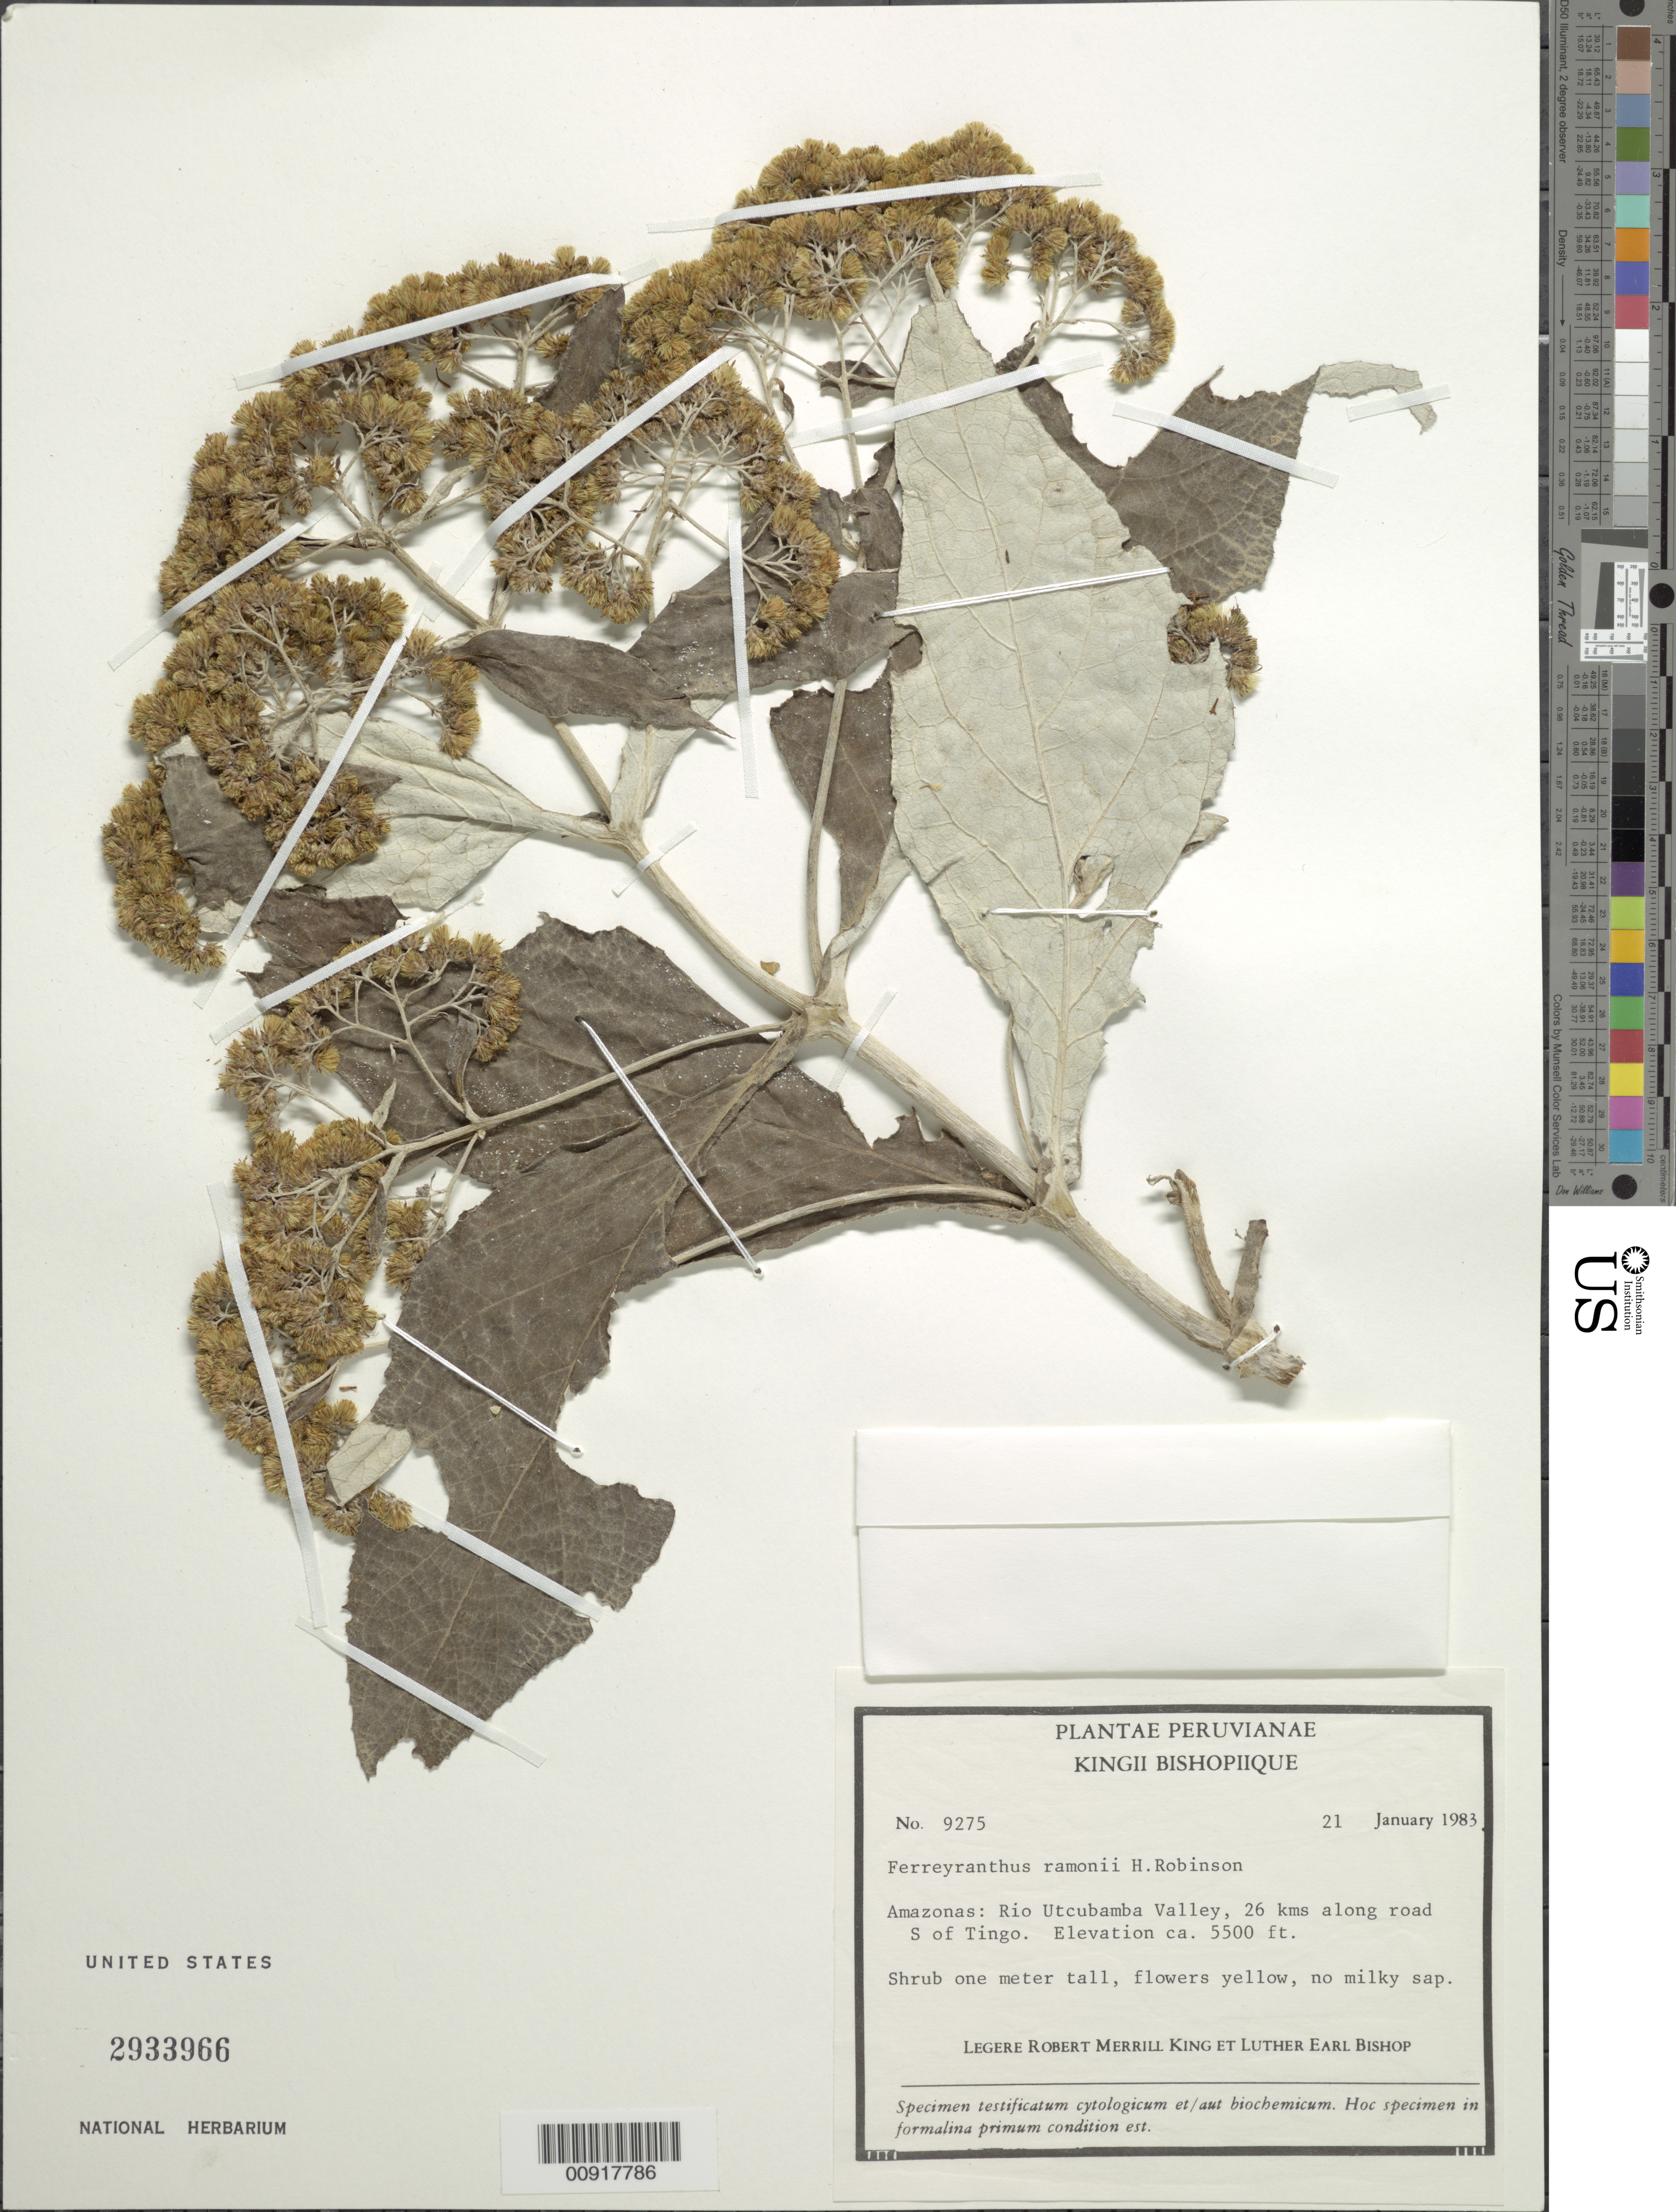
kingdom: Plantae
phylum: Tracheophyta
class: Magnoliopsida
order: Asterales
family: Asteraceae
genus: Ferreyranthus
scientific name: Ferreyranthus ramonii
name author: H. Rob.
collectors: R. M. King & L. E. Bishop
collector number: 9275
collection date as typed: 21 January 1983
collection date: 1983-01-21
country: Peru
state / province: Amazonas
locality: Río Utcubamba valley, 26 km along road S of Tingo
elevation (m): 1676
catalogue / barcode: US 2933966